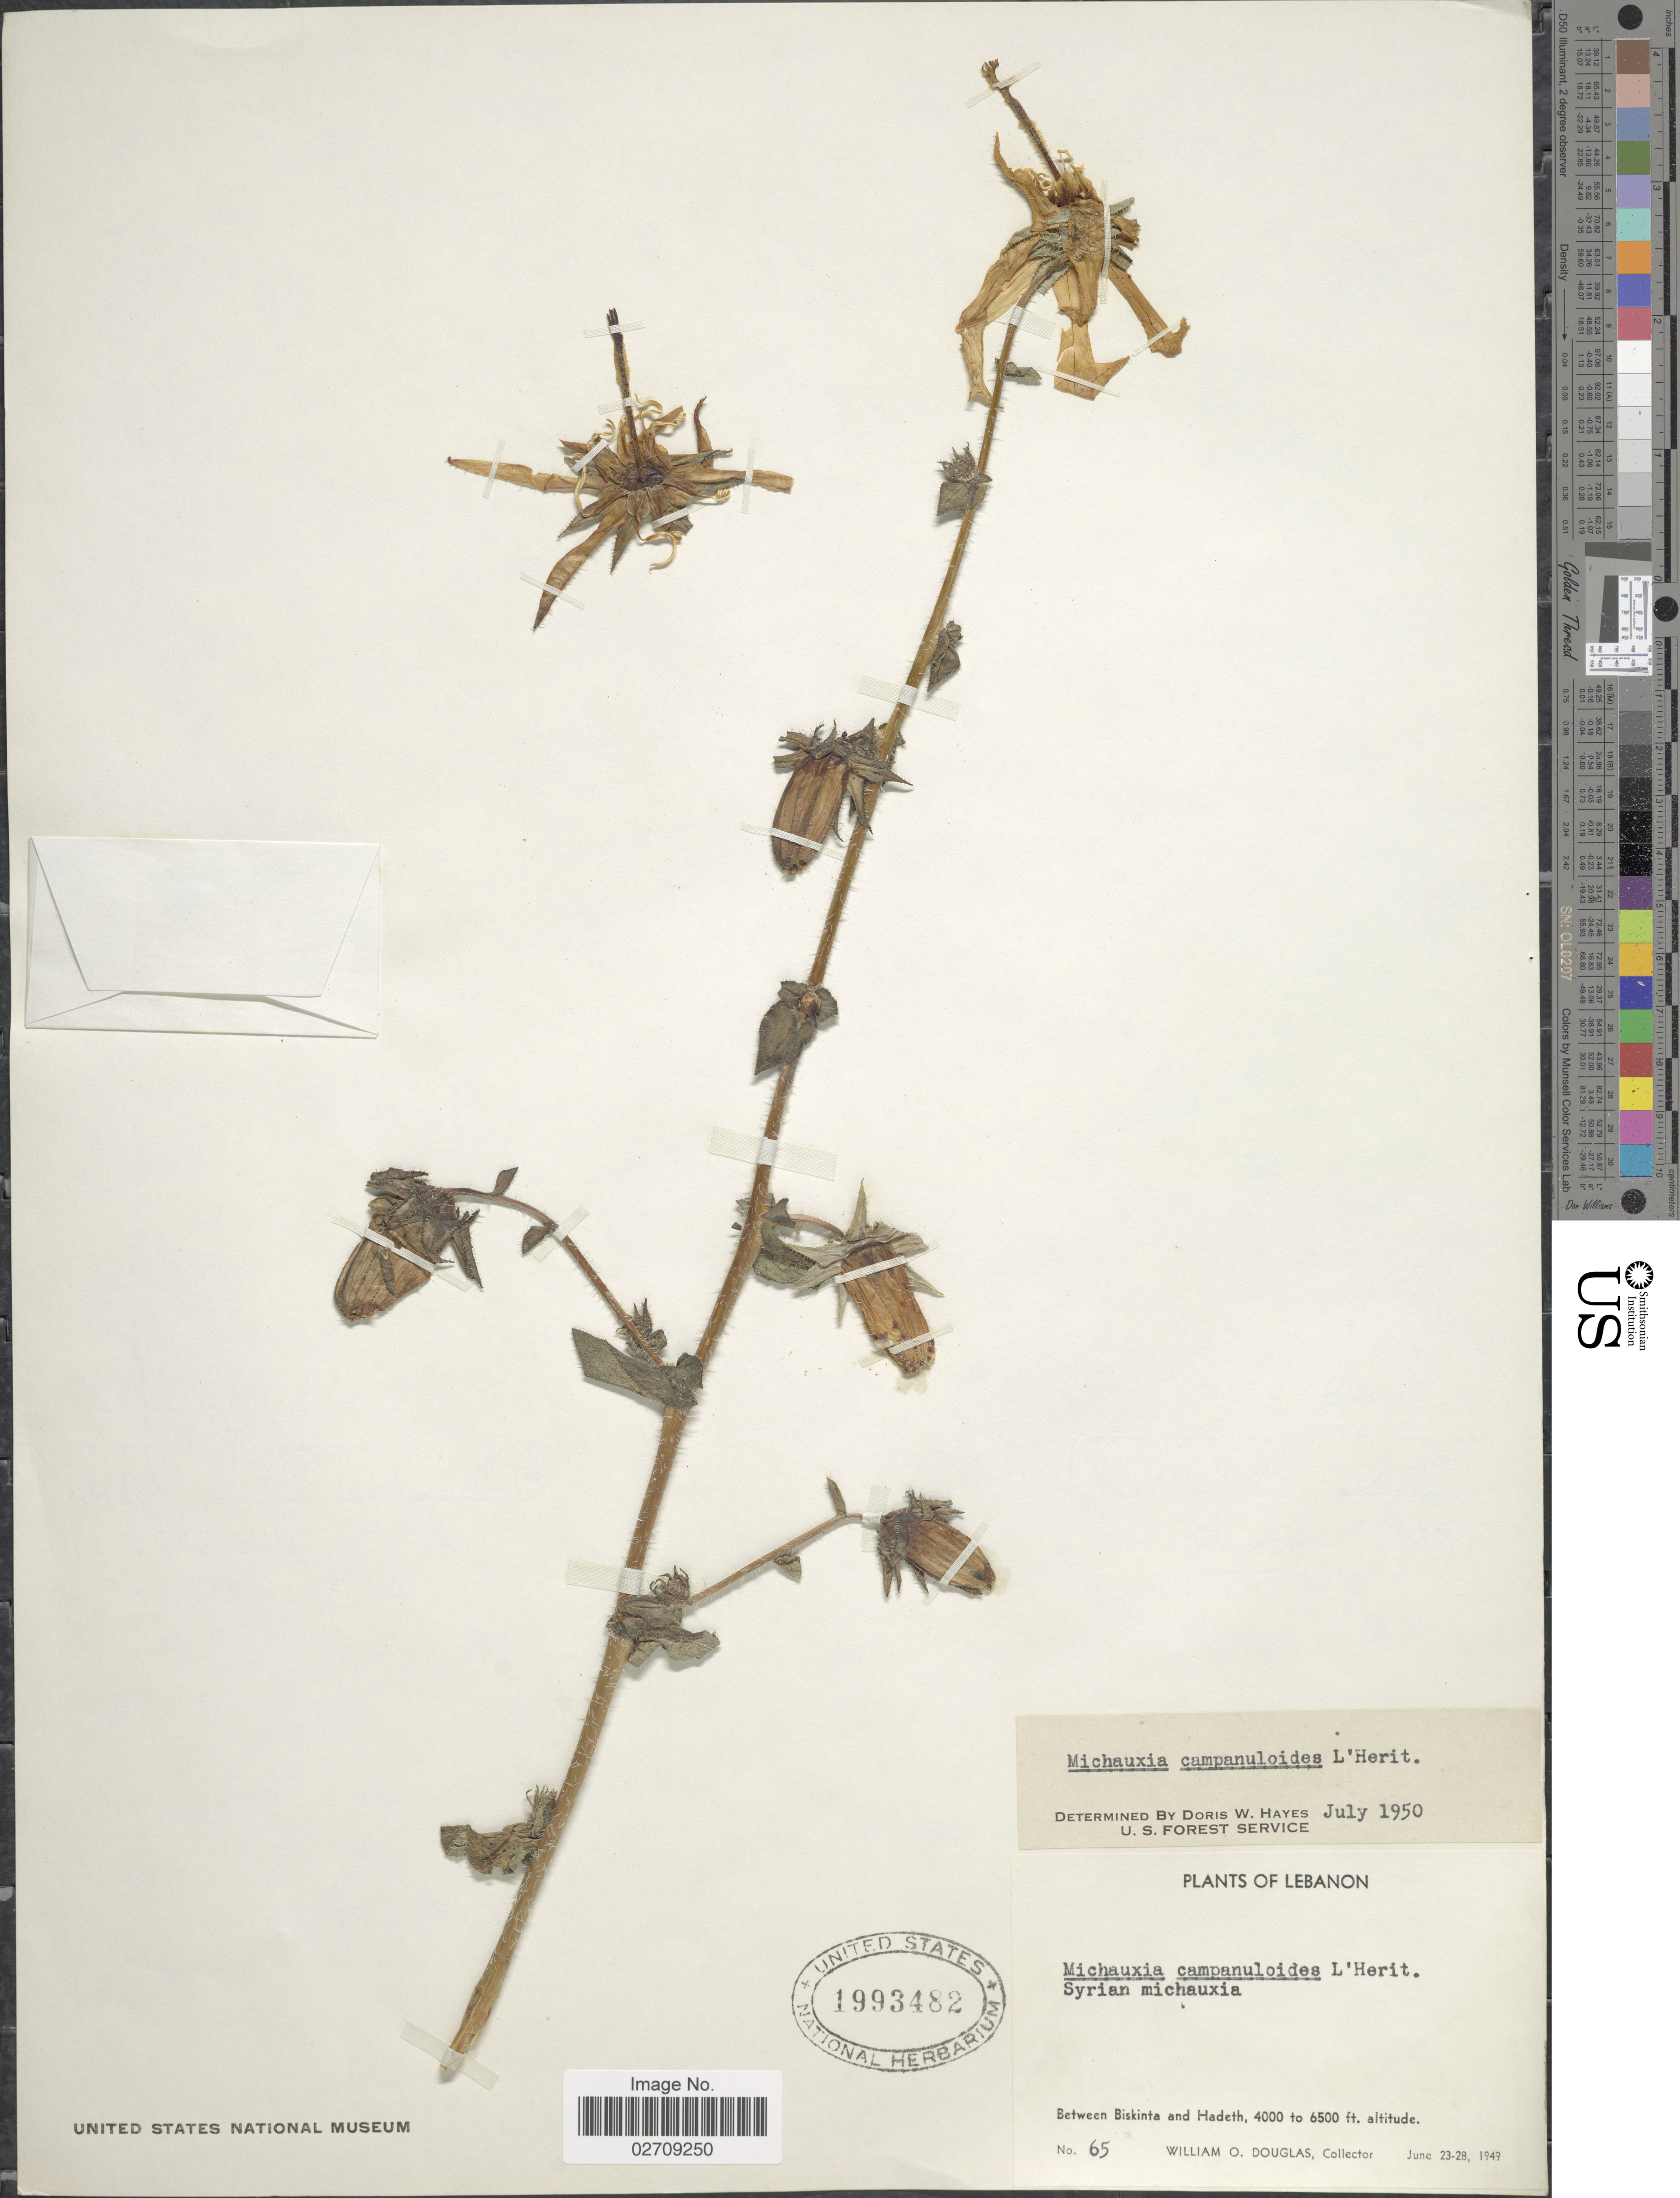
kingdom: Plantae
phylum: Tracheophyta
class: Magnoliopsida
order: Asterales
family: Campanulaceae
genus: Michauxia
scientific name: Michauxia campanuloides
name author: L'Hér.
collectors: W. Douglas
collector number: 65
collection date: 1949-06-23/1949-06-28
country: Lebanon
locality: Between Biskinta and Hadeth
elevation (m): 1219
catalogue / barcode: US 1993482